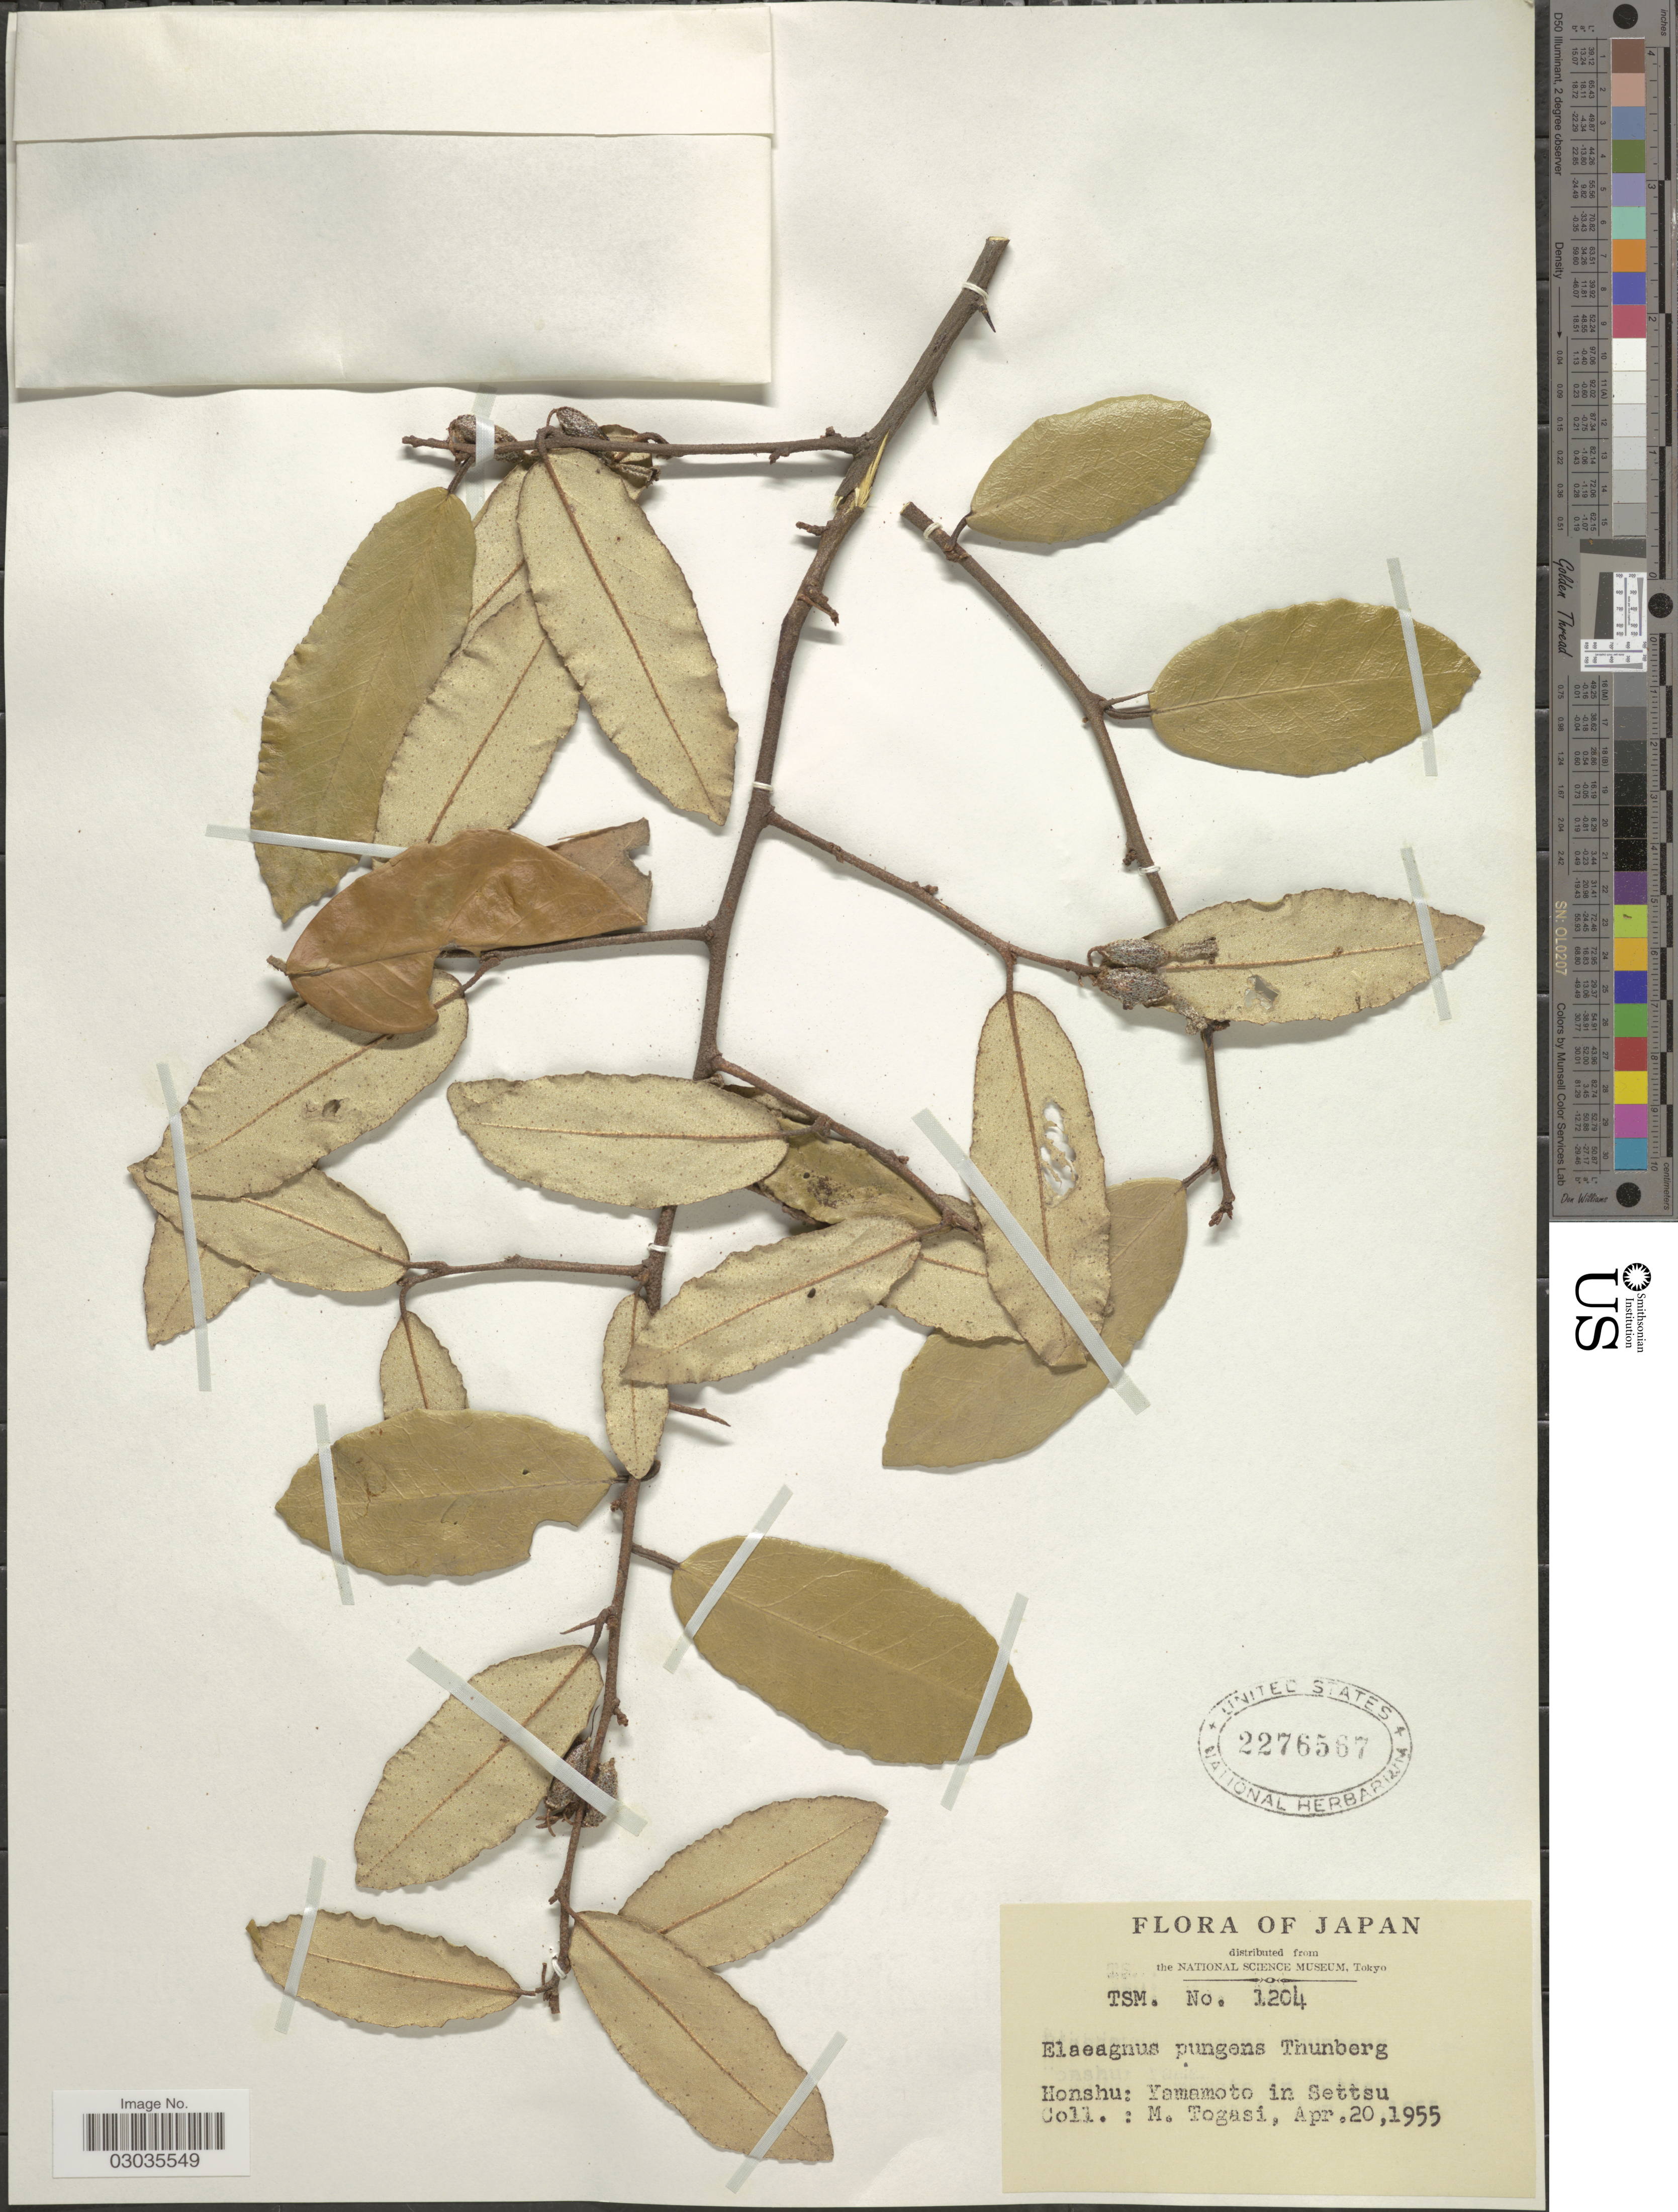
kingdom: Plantae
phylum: Tracheophyta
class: Magnoliopsida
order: Rosales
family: Elaeagnaceae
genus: Elaeagnus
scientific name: Elaeagnus pungens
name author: Thunb.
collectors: M. Togasi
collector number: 1204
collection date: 1955-04-20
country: Japan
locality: Honshu: Yamamoto in Settsu.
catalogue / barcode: US 2276567